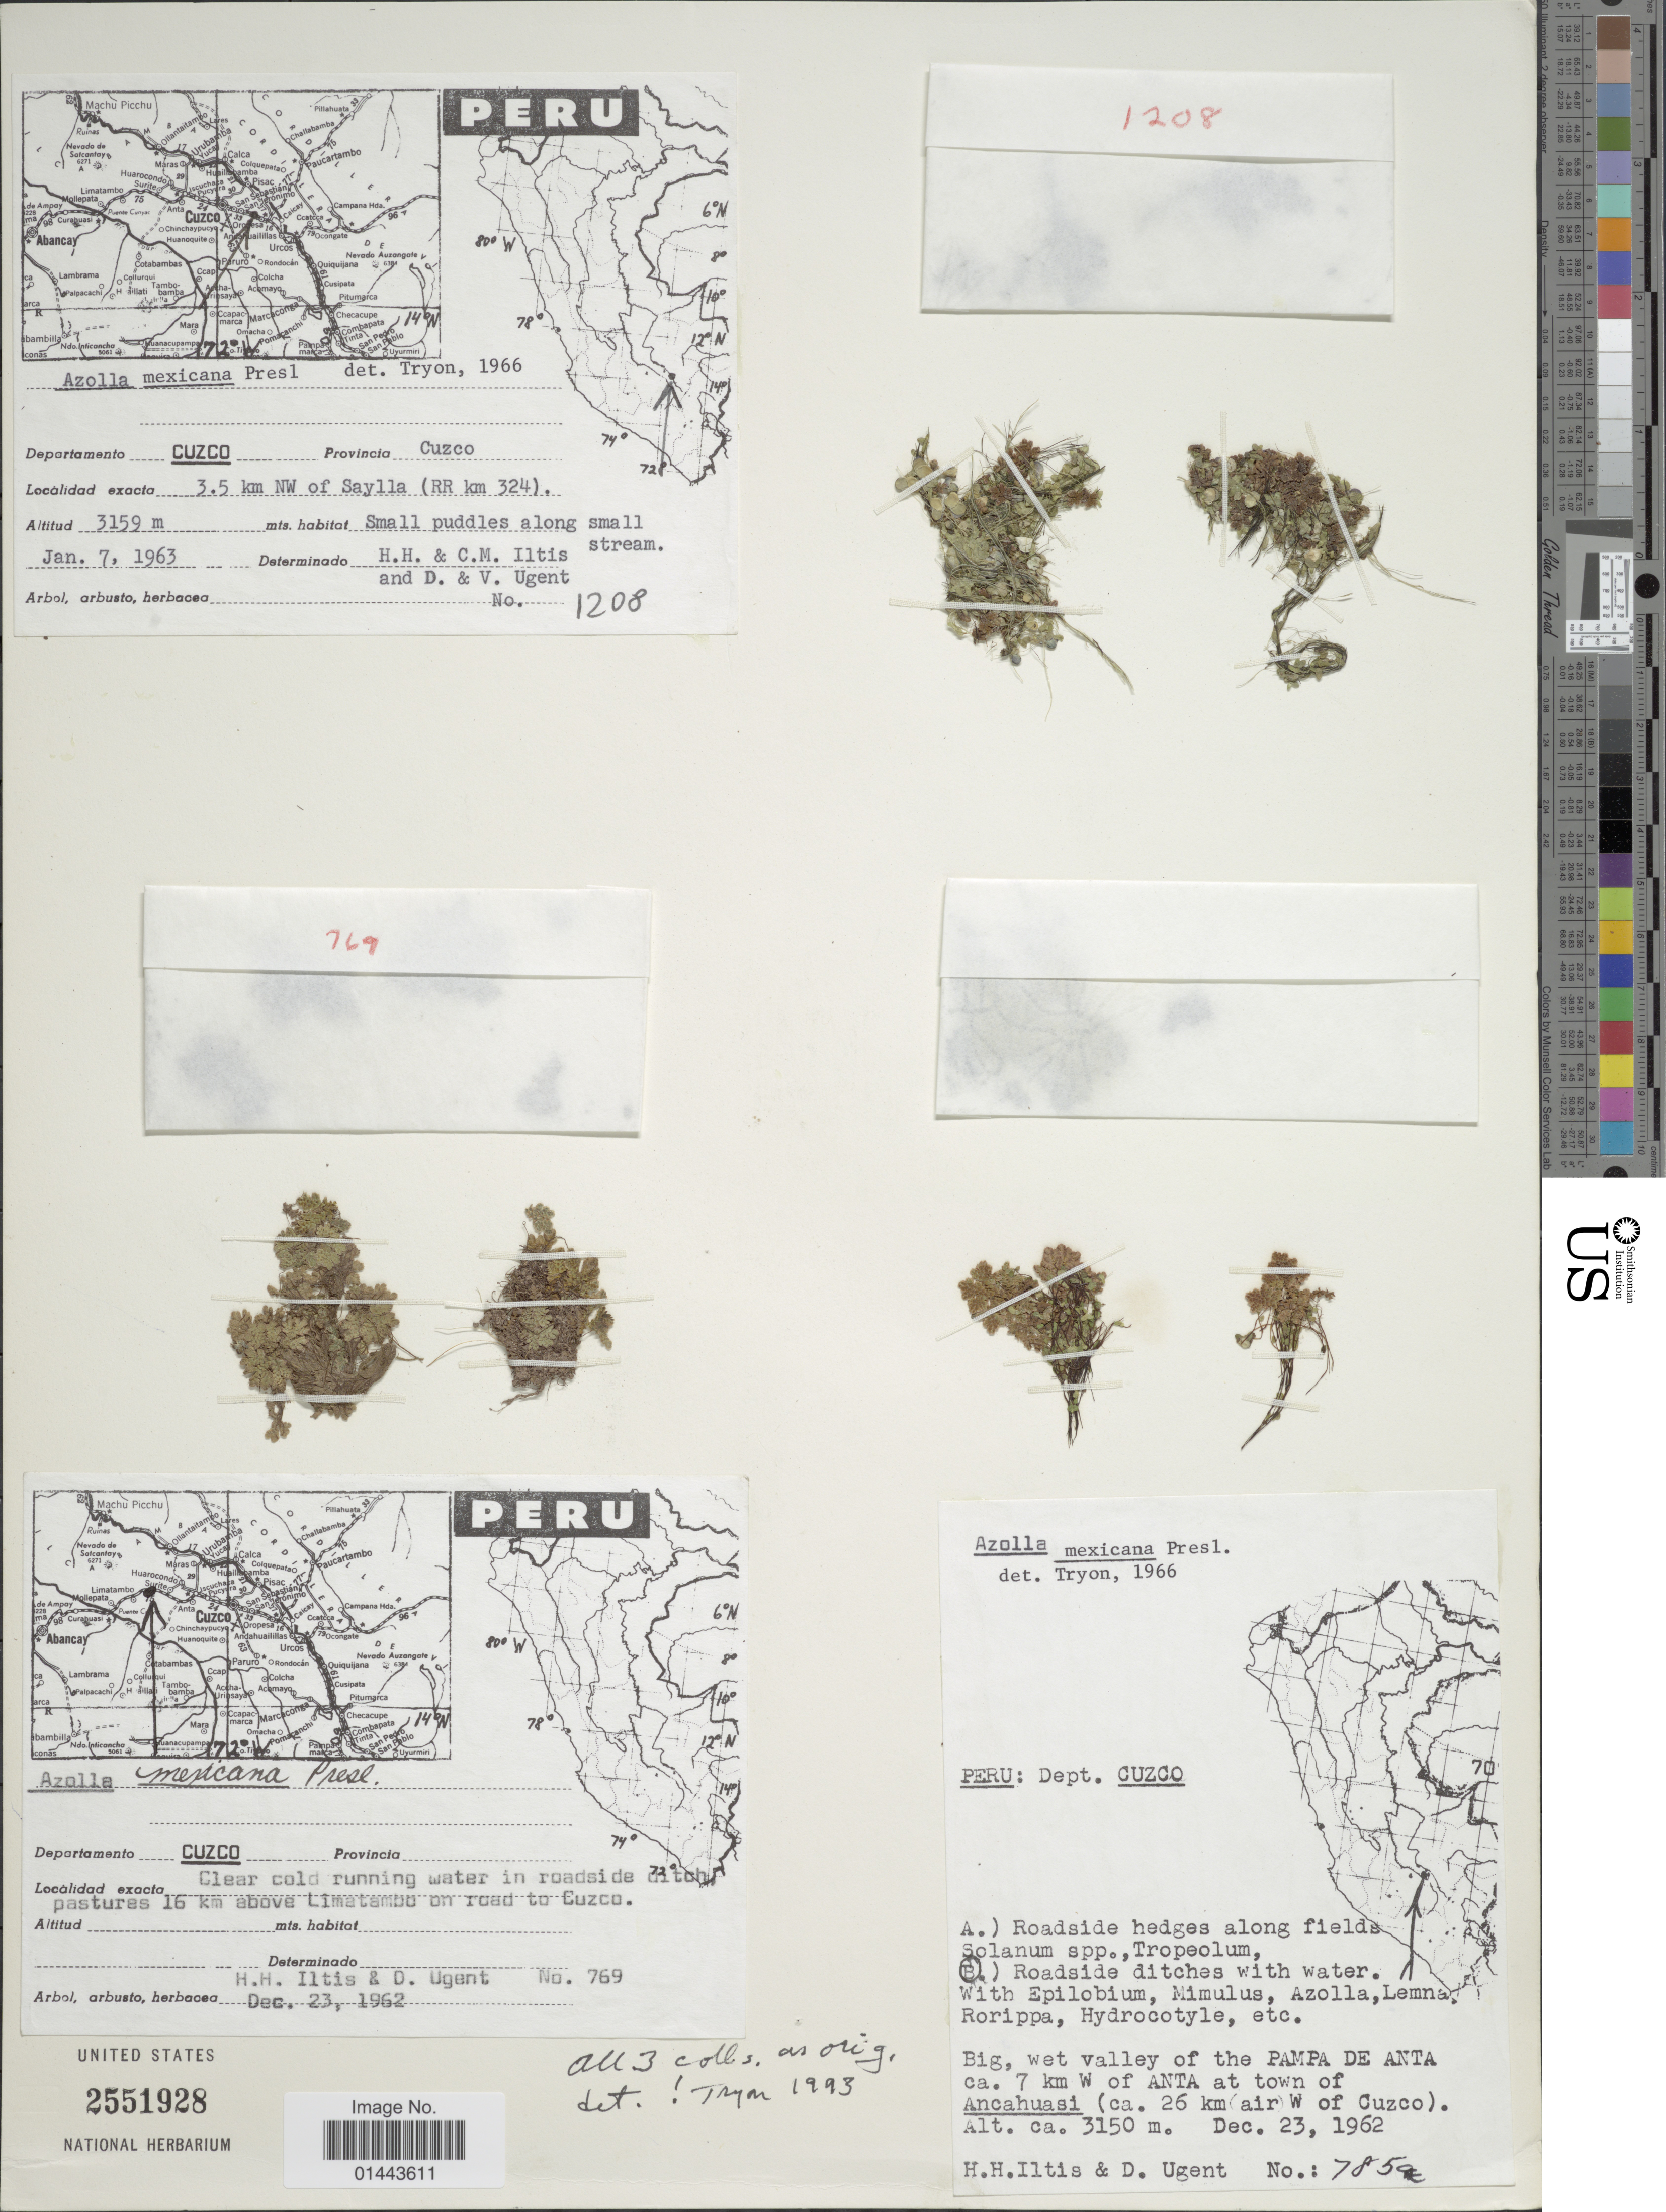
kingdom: Plantae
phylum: Tracheophyta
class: Polypodiopsida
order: Salviniales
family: Salviniaceae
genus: Azolla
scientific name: Azolla mexicana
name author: C. Presl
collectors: H. H. Iltis & C. M Iltis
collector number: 1208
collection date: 1963-01-07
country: Peru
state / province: Cusco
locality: Cuzco. 3.5 km NW of Saylla (RR km 324) Small puddles along small stream.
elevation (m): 3159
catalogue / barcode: US 2551928-2